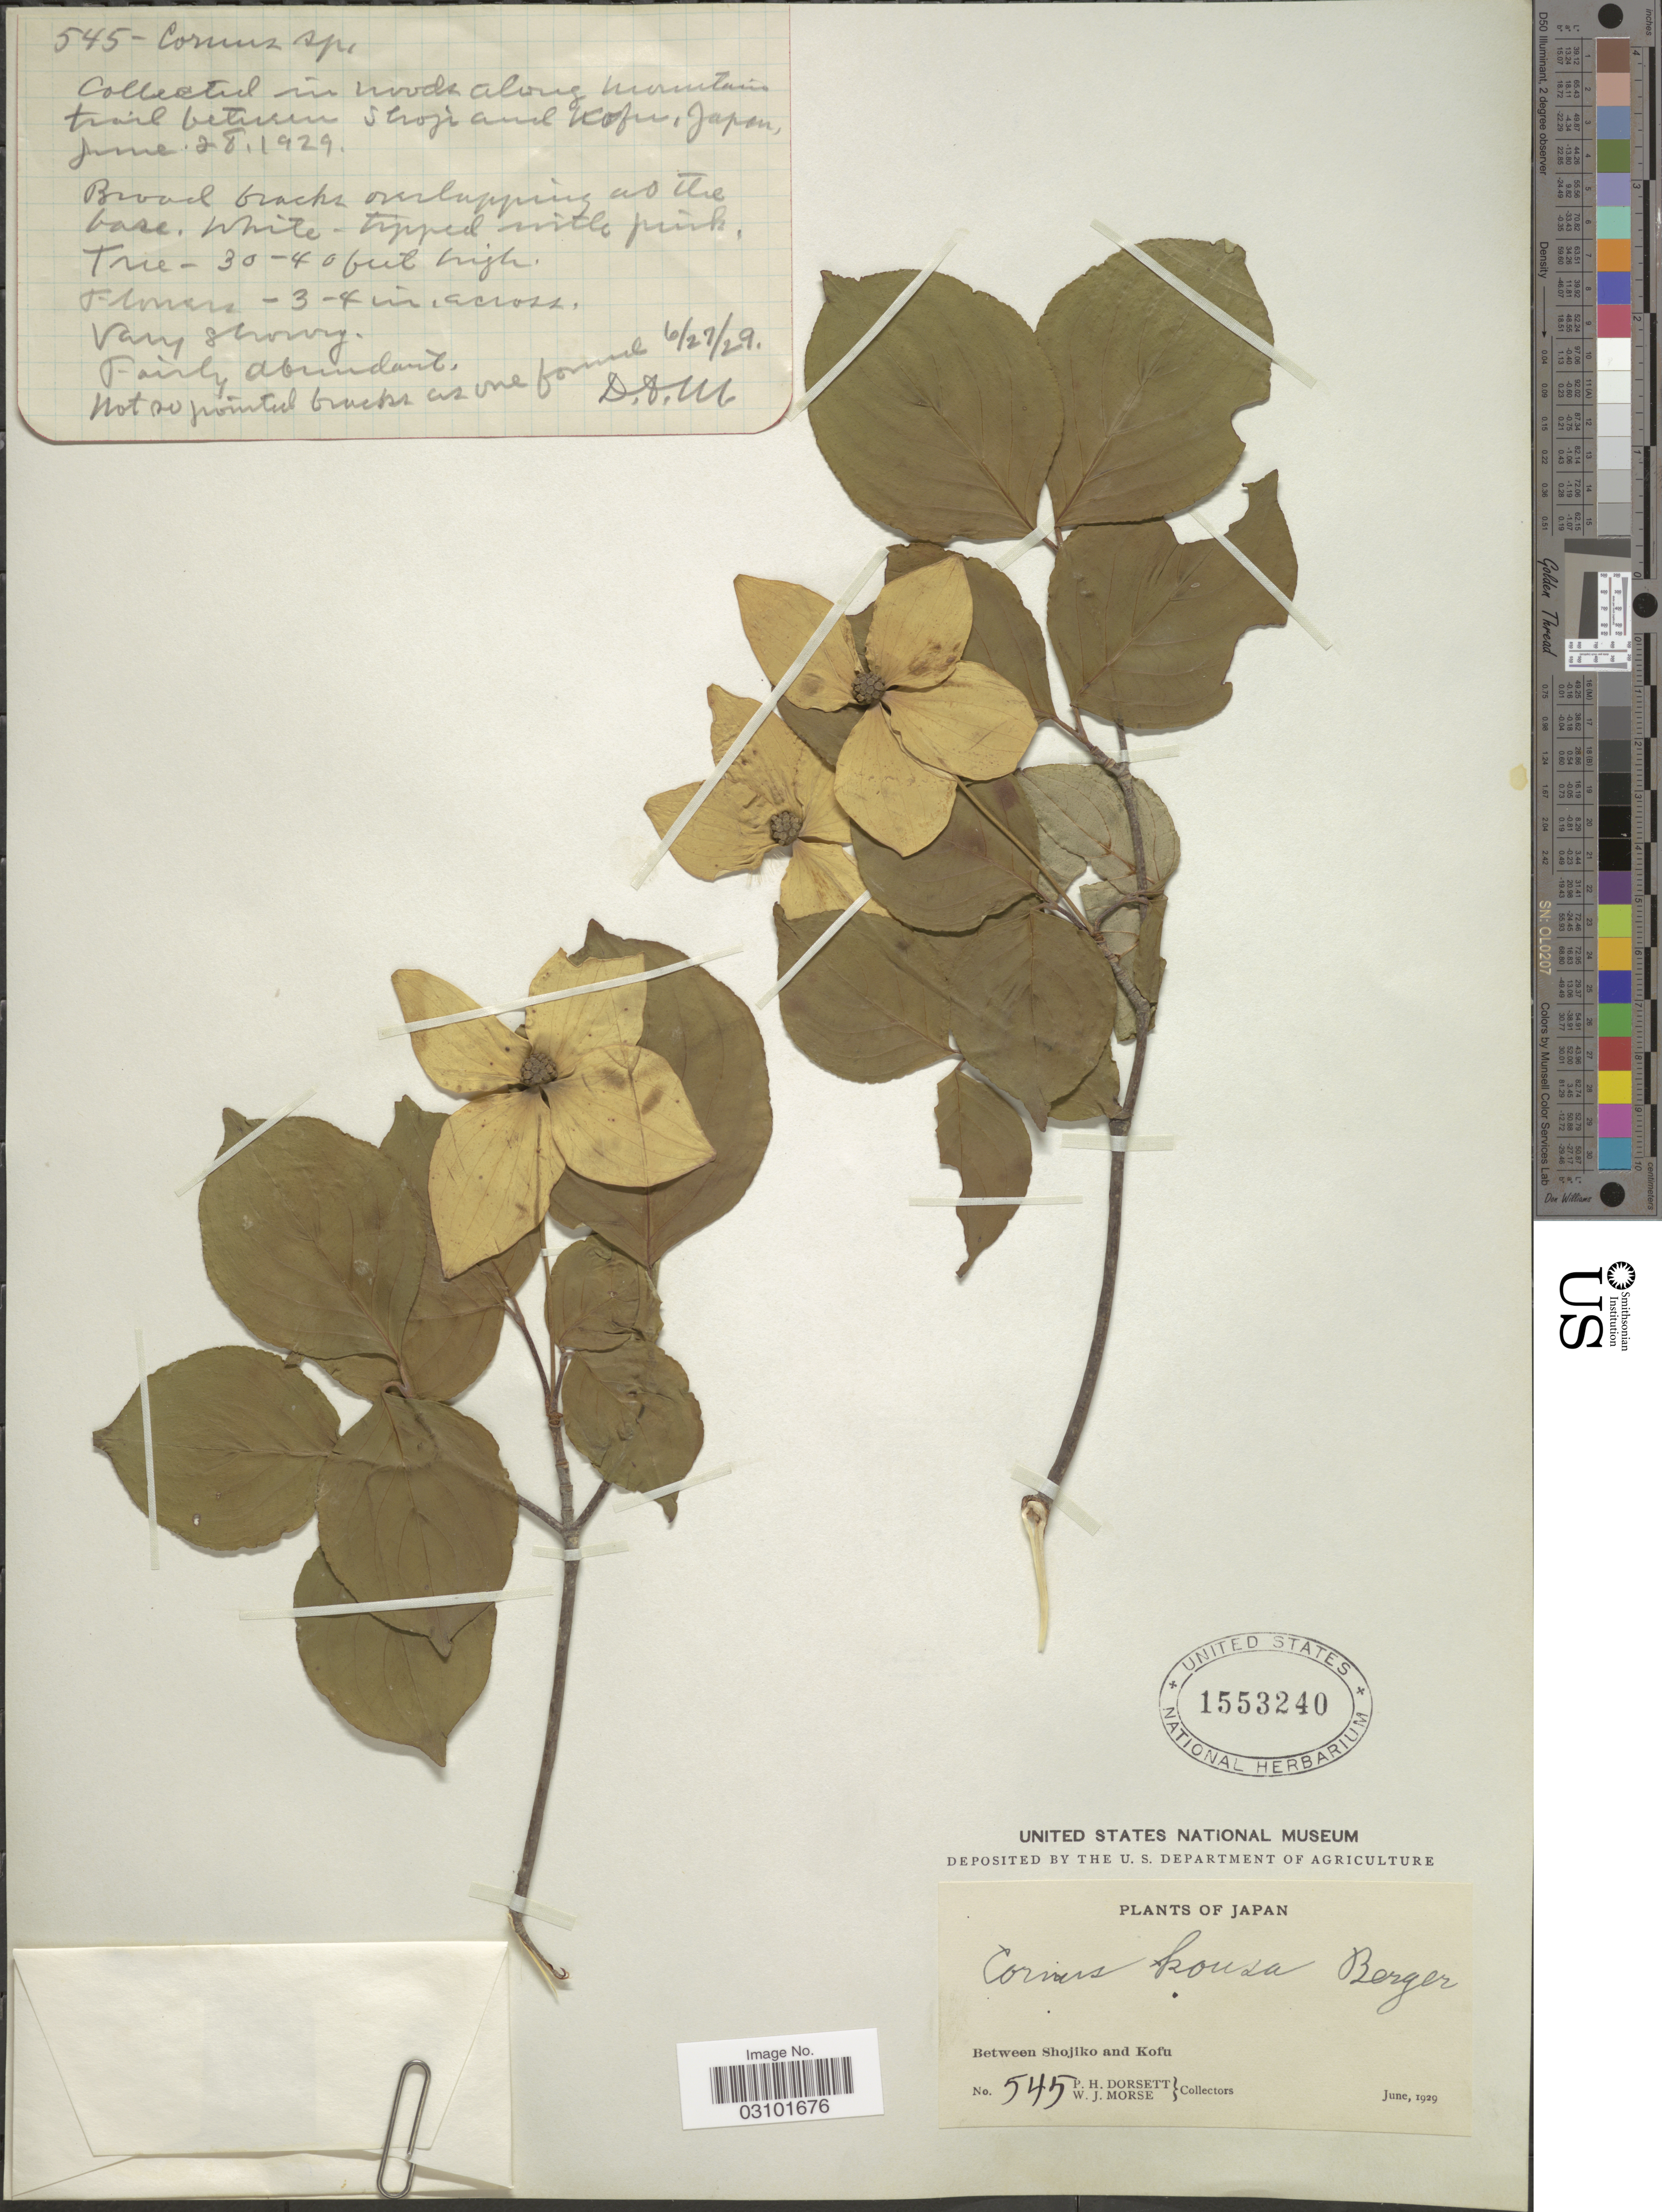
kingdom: Plantae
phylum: Tracheophyta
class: Magnoliopsida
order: Cornales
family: Cornaceae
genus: Cornus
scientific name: Cornus kousa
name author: F. Buerger ex Miq.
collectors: P. H. Dorsett & W. J. Morse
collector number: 545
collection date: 1929-06-27/1929-06-28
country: Japan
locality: Between Shojiko and Kofu.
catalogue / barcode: US 1553240